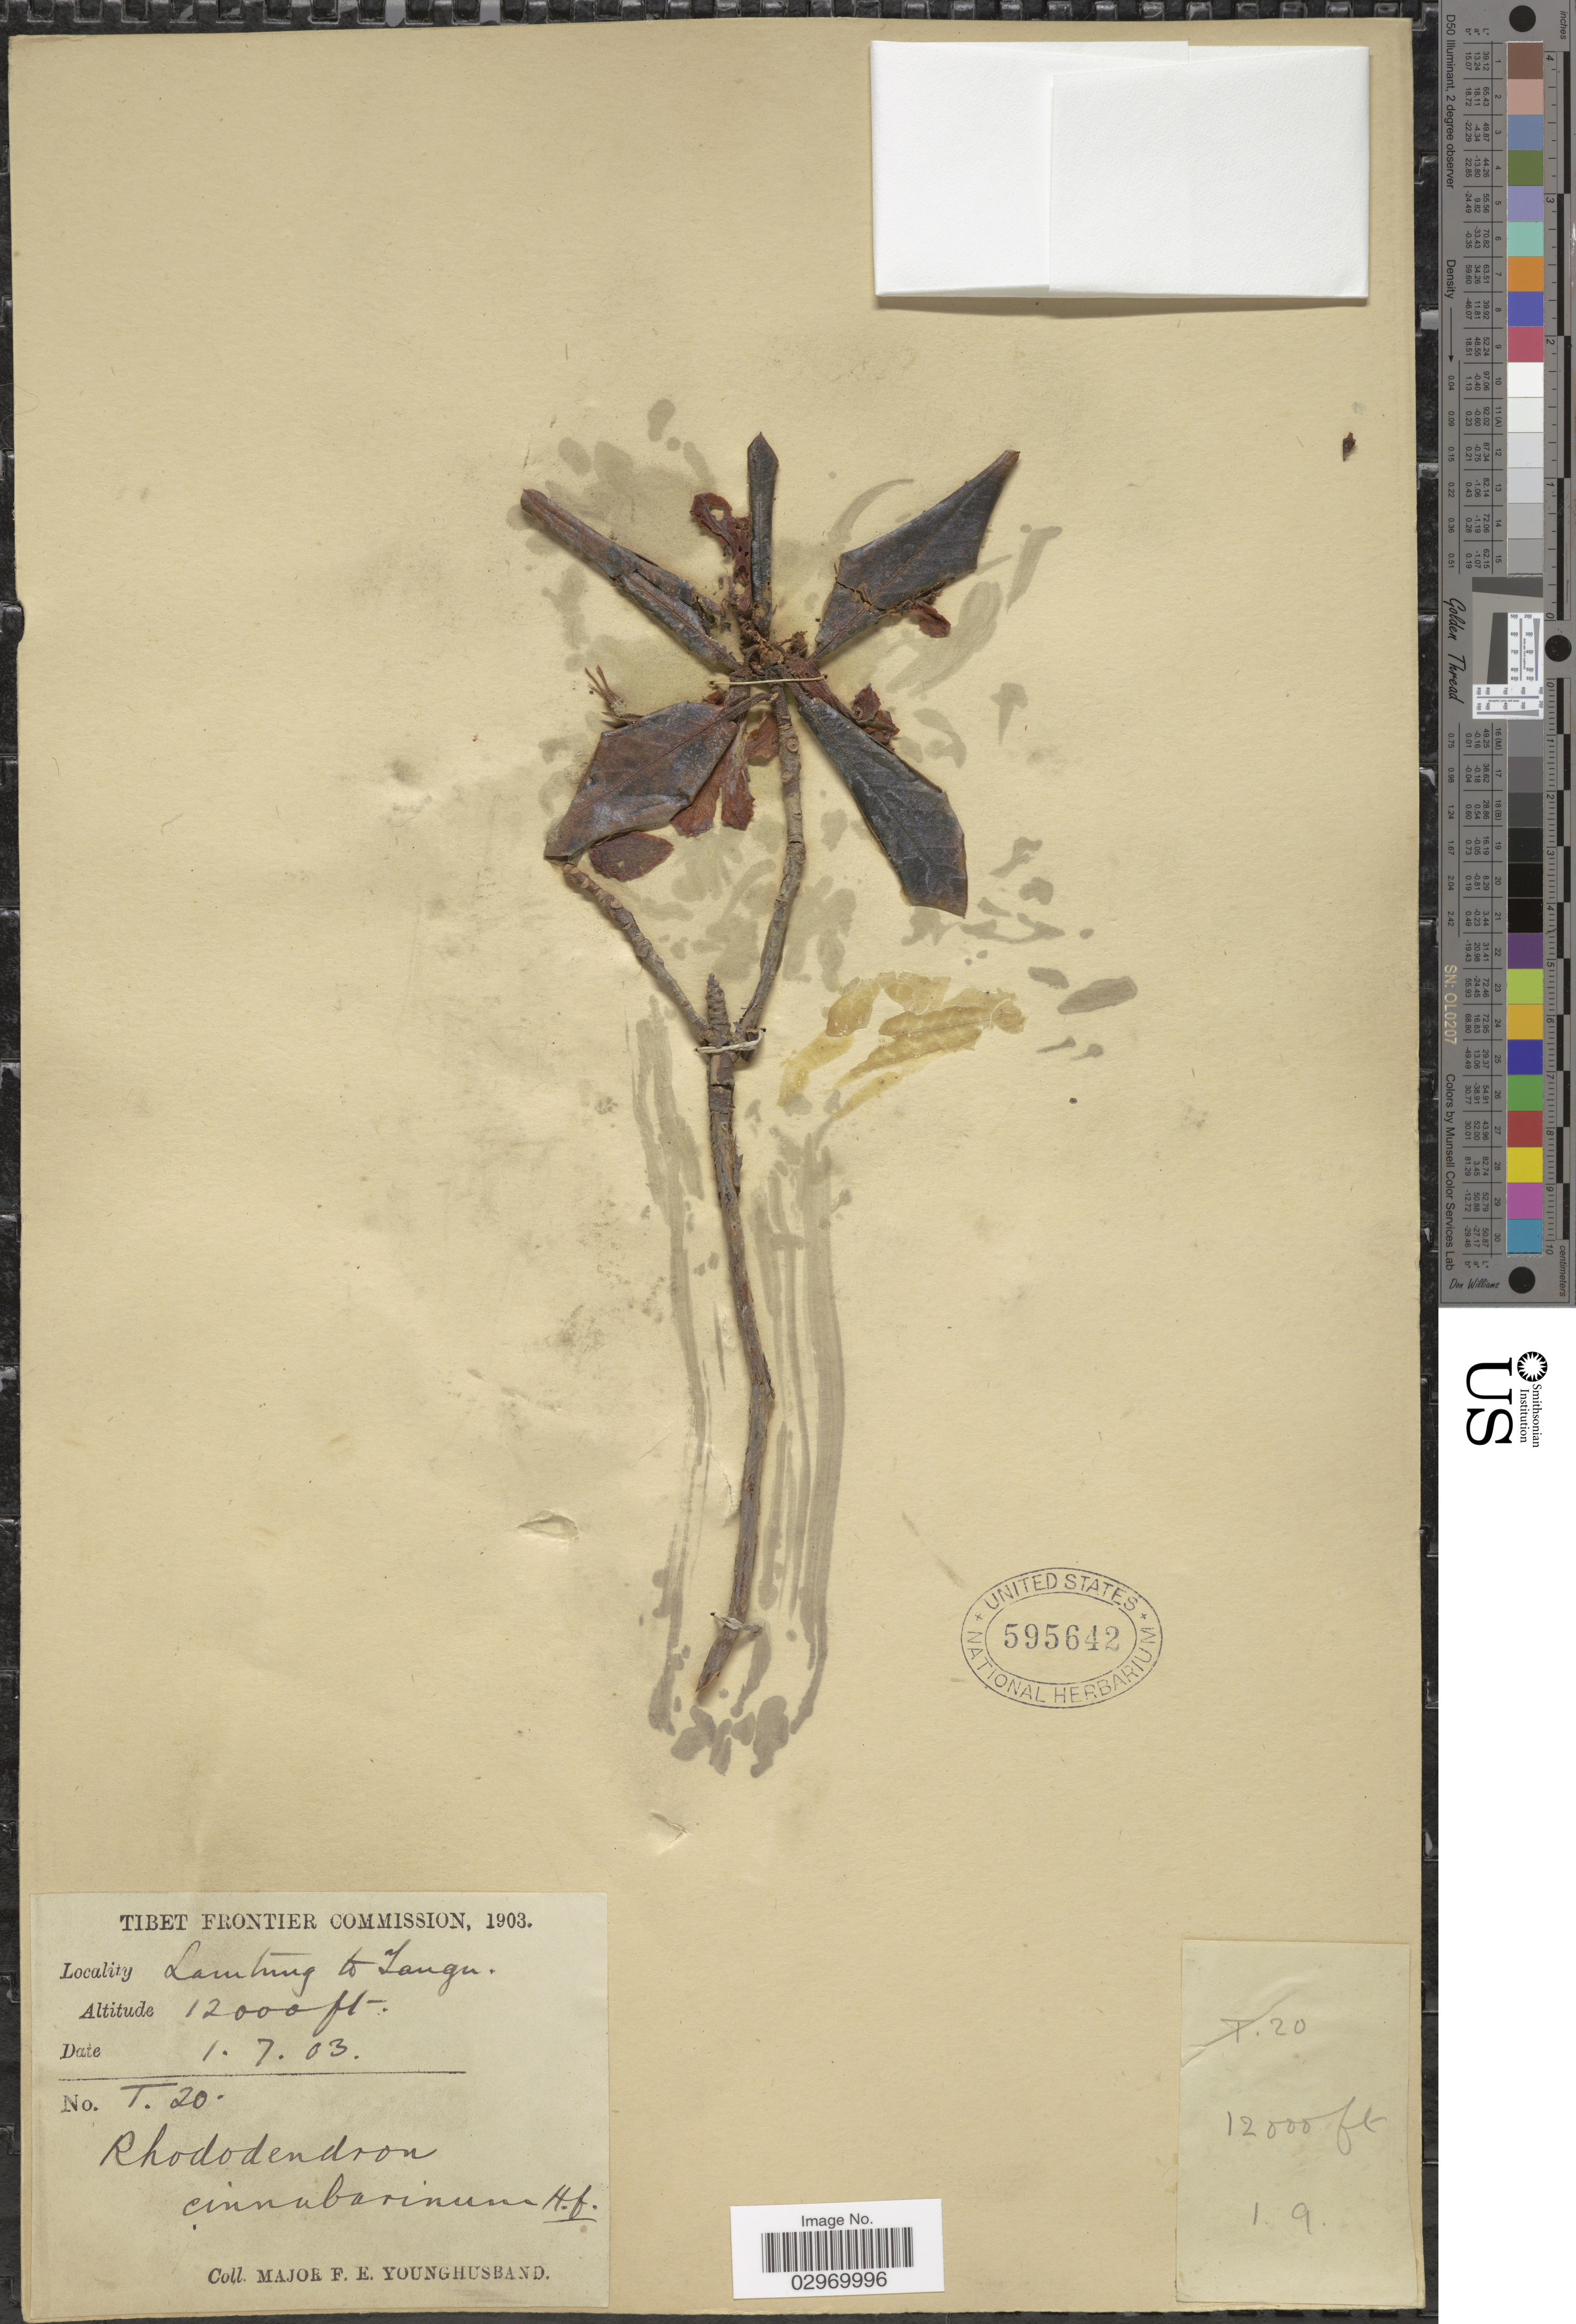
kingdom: Plantae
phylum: Tracheophyta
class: Magnoliopsida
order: Ericales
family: Ericaceae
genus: Rhododendron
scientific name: Rhododendron cinnabarinum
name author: Hook. f.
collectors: F. Younghusband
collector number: T20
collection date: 1903-07-01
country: China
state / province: Xizang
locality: Lantung to Tangu.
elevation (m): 3658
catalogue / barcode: US 595642